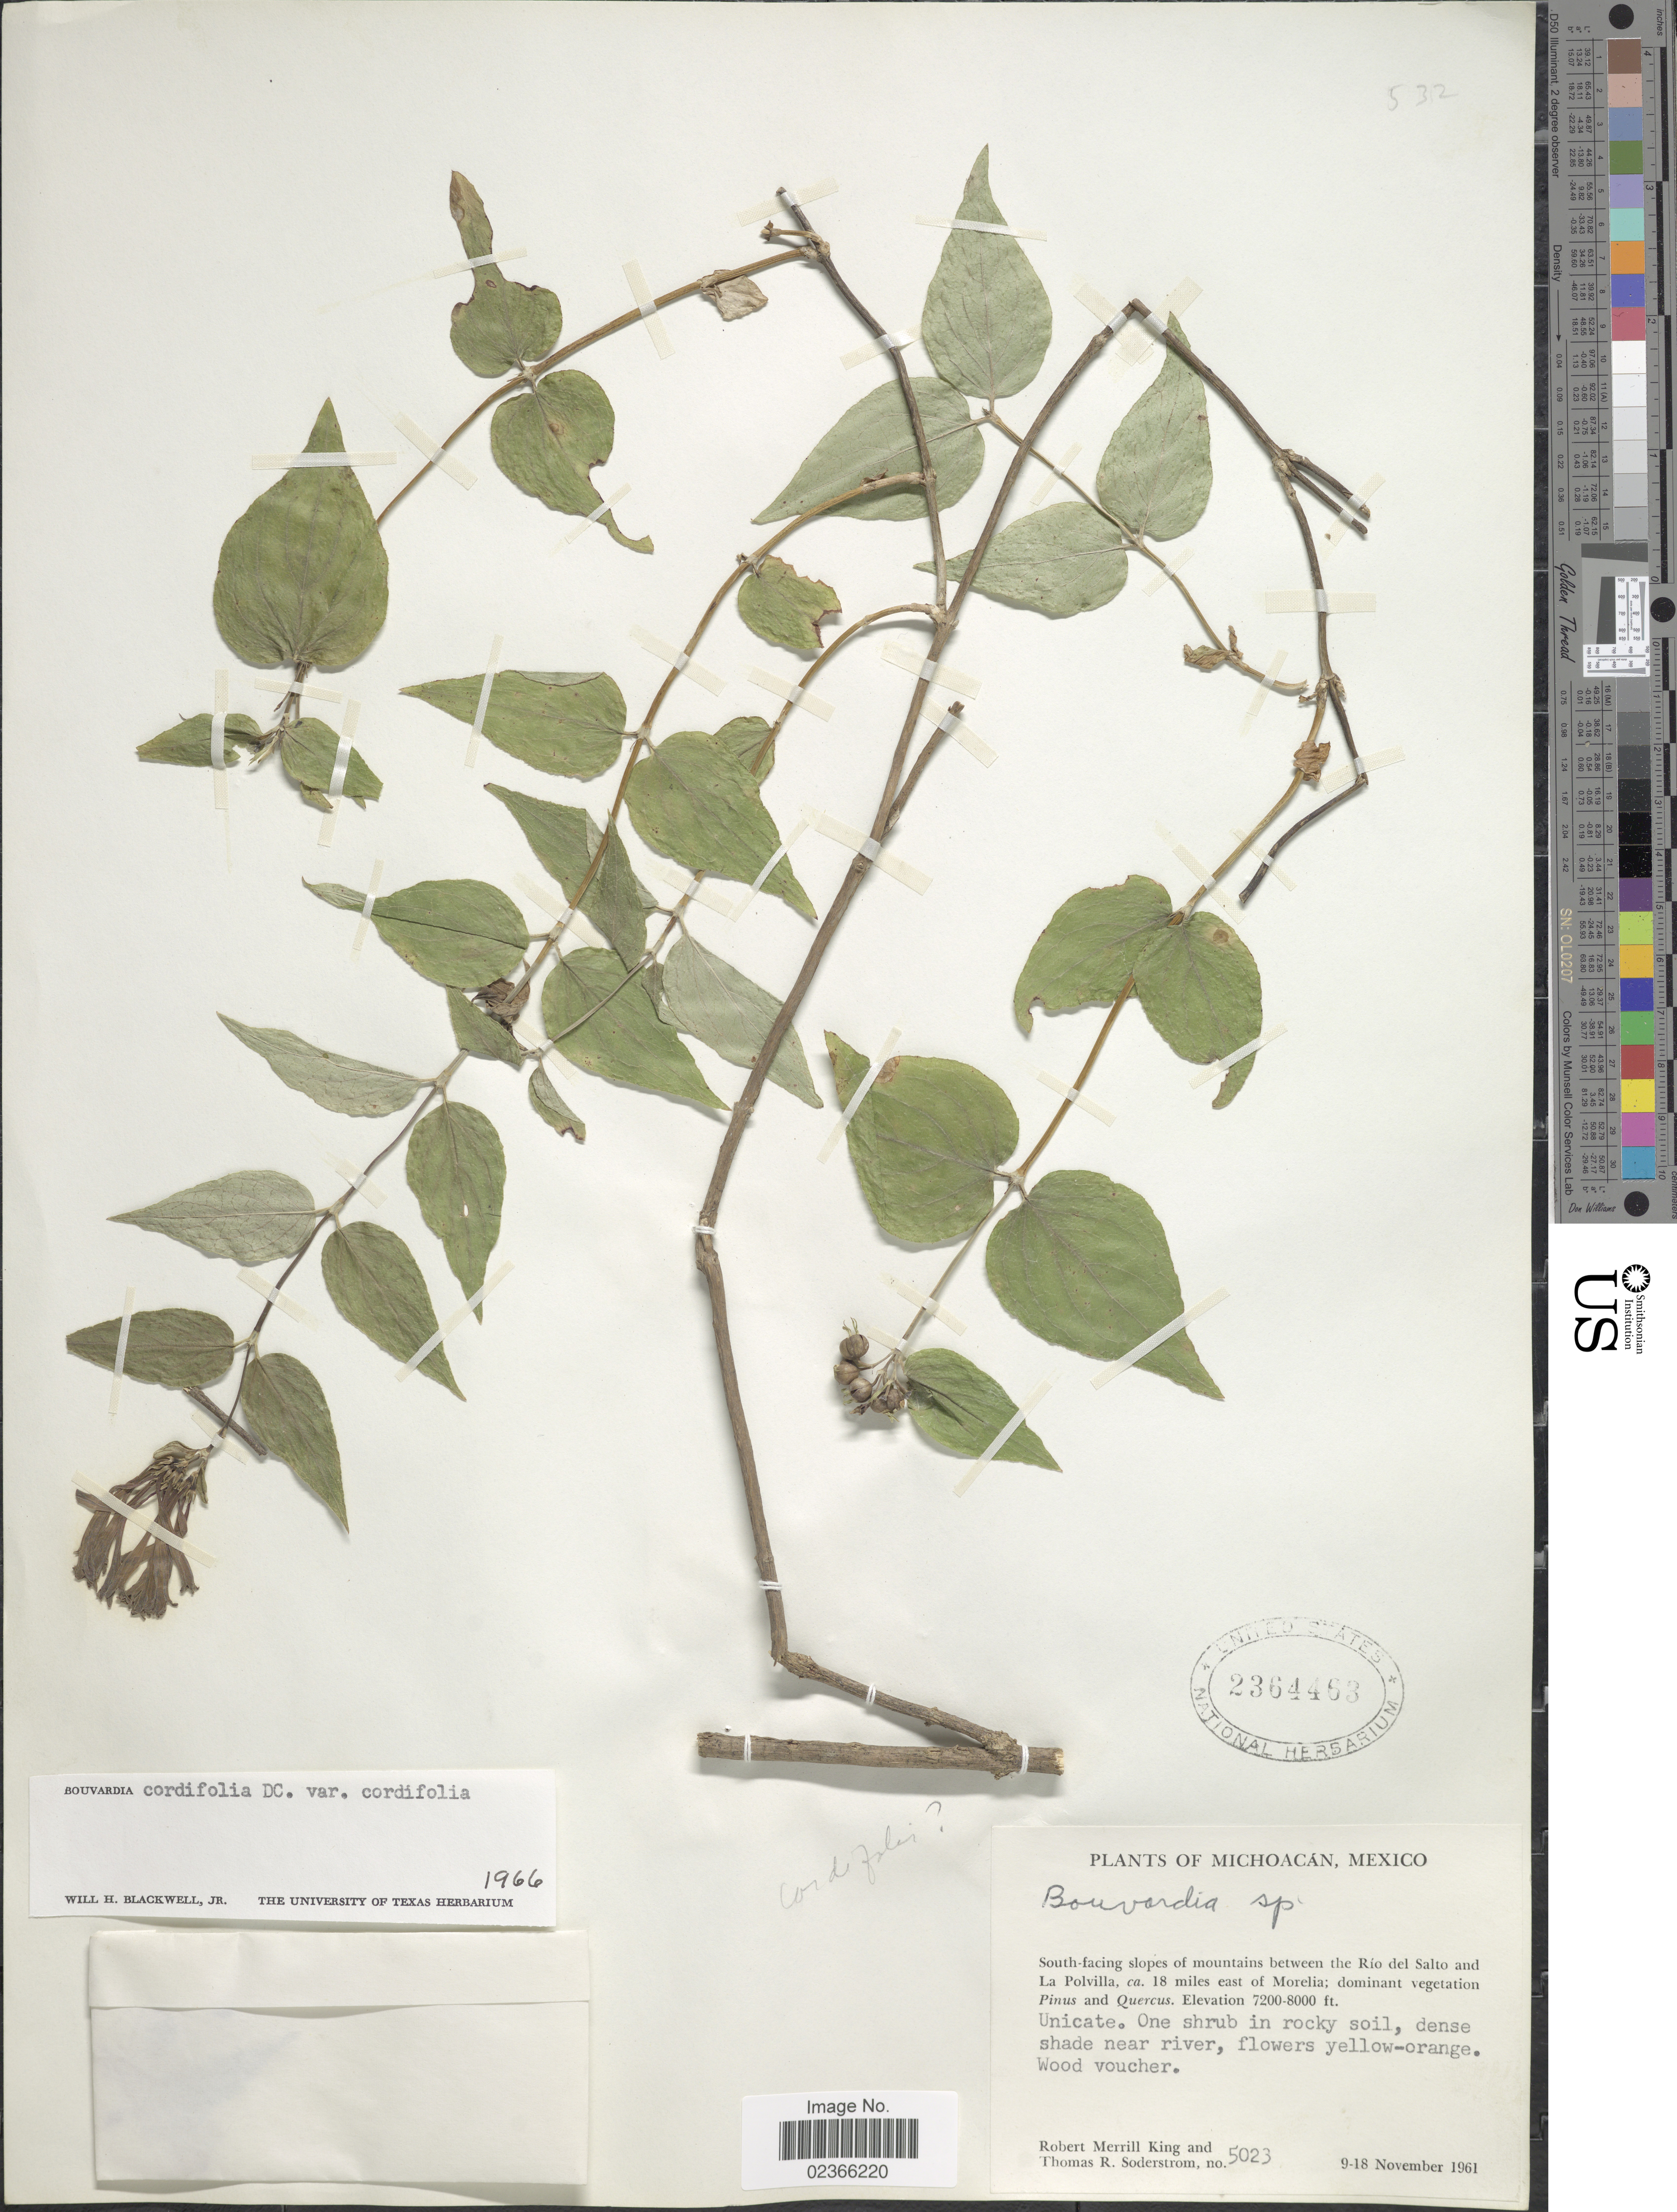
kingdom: Plantae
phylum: Tracheophyta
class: Magnoliopsida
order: Gentianales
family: Rubiaceae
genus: Bouvardia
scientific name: Bouvardia cordifolia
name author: DC.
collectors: R. M. King & T. R. Soderstrom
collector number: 5023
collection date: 1961-11-09/1961-11-18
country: Mexico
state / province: Michoacán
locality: Michoacan, South-facing slopes of mountains between the Rio del Salto and La Polvilla, ca. 18 miles east of Morelia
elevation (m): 2195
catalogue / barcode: US 2364463